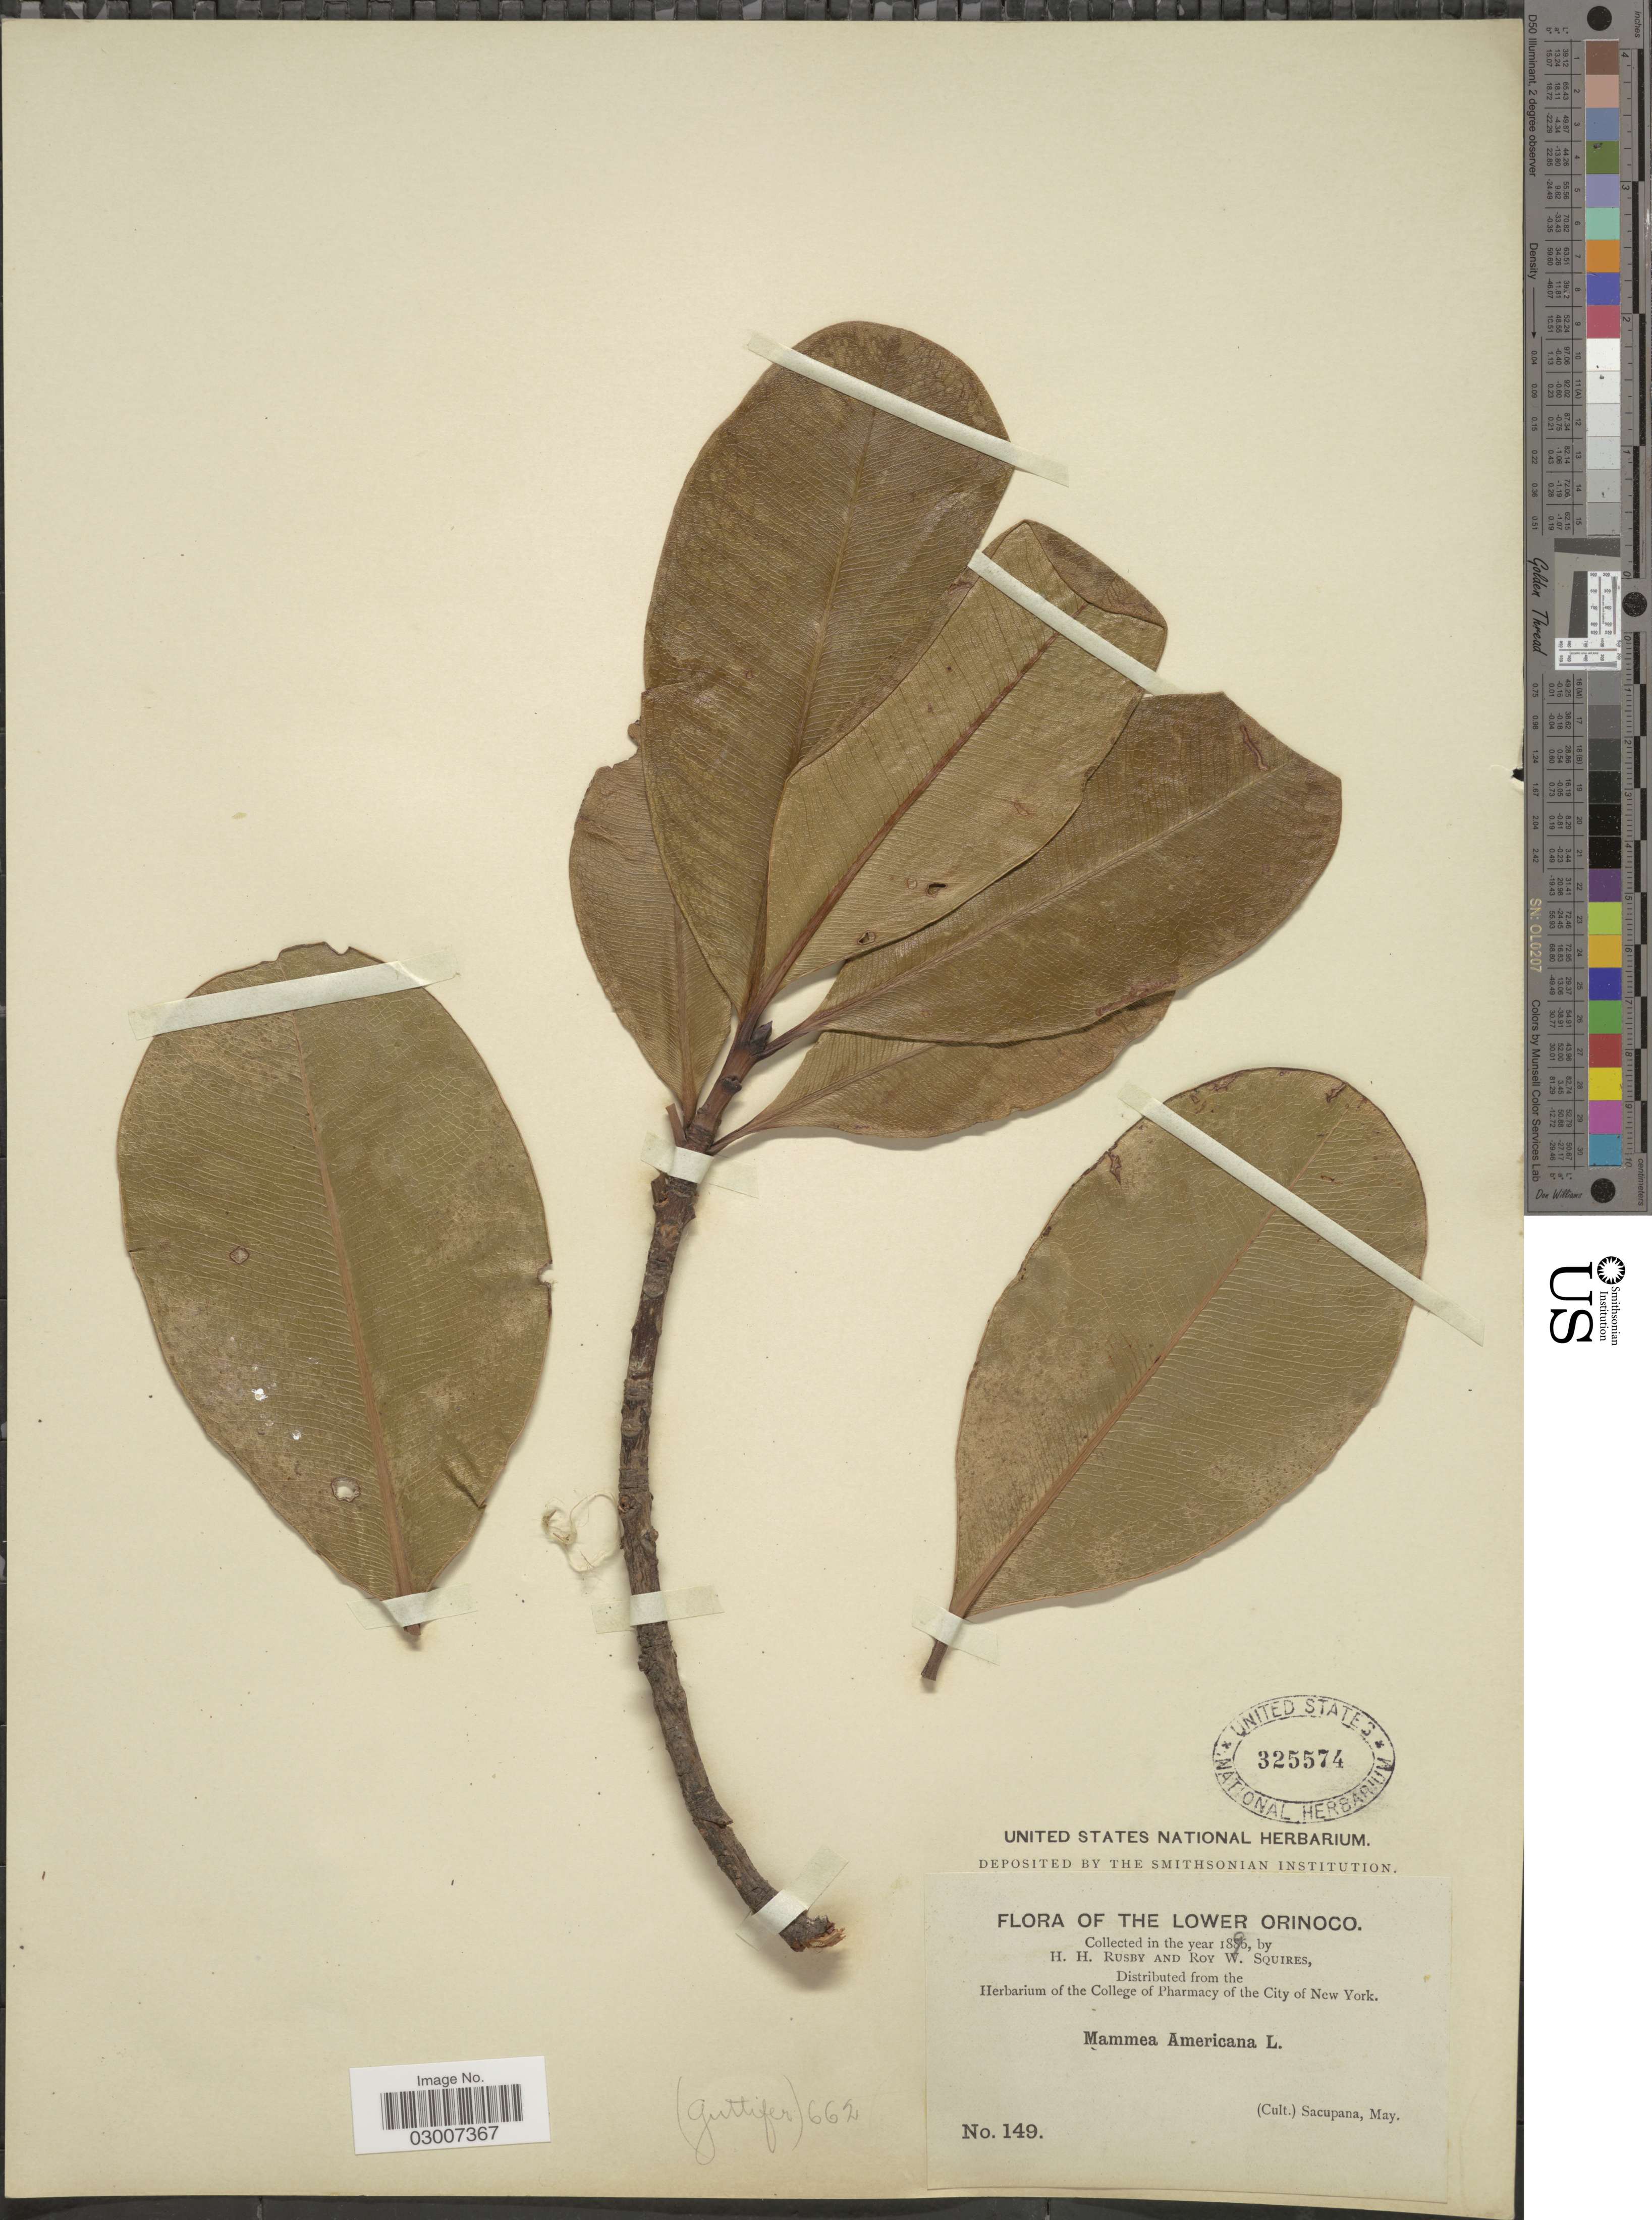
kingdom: Plantae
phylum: Tracheophyta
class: Magnoliopsida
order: Malpighiales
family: Calophyllaceae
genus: Mammea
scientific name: Mammea americana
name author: L.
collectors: H. H. Rusby & R. Squires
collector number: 149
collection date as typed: May 1896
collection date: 1896-05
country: Venezuela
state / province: Delta Amacuro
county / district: Antonio Díaz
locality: Lower Orinoco, Sacupana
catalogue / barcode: US 325574